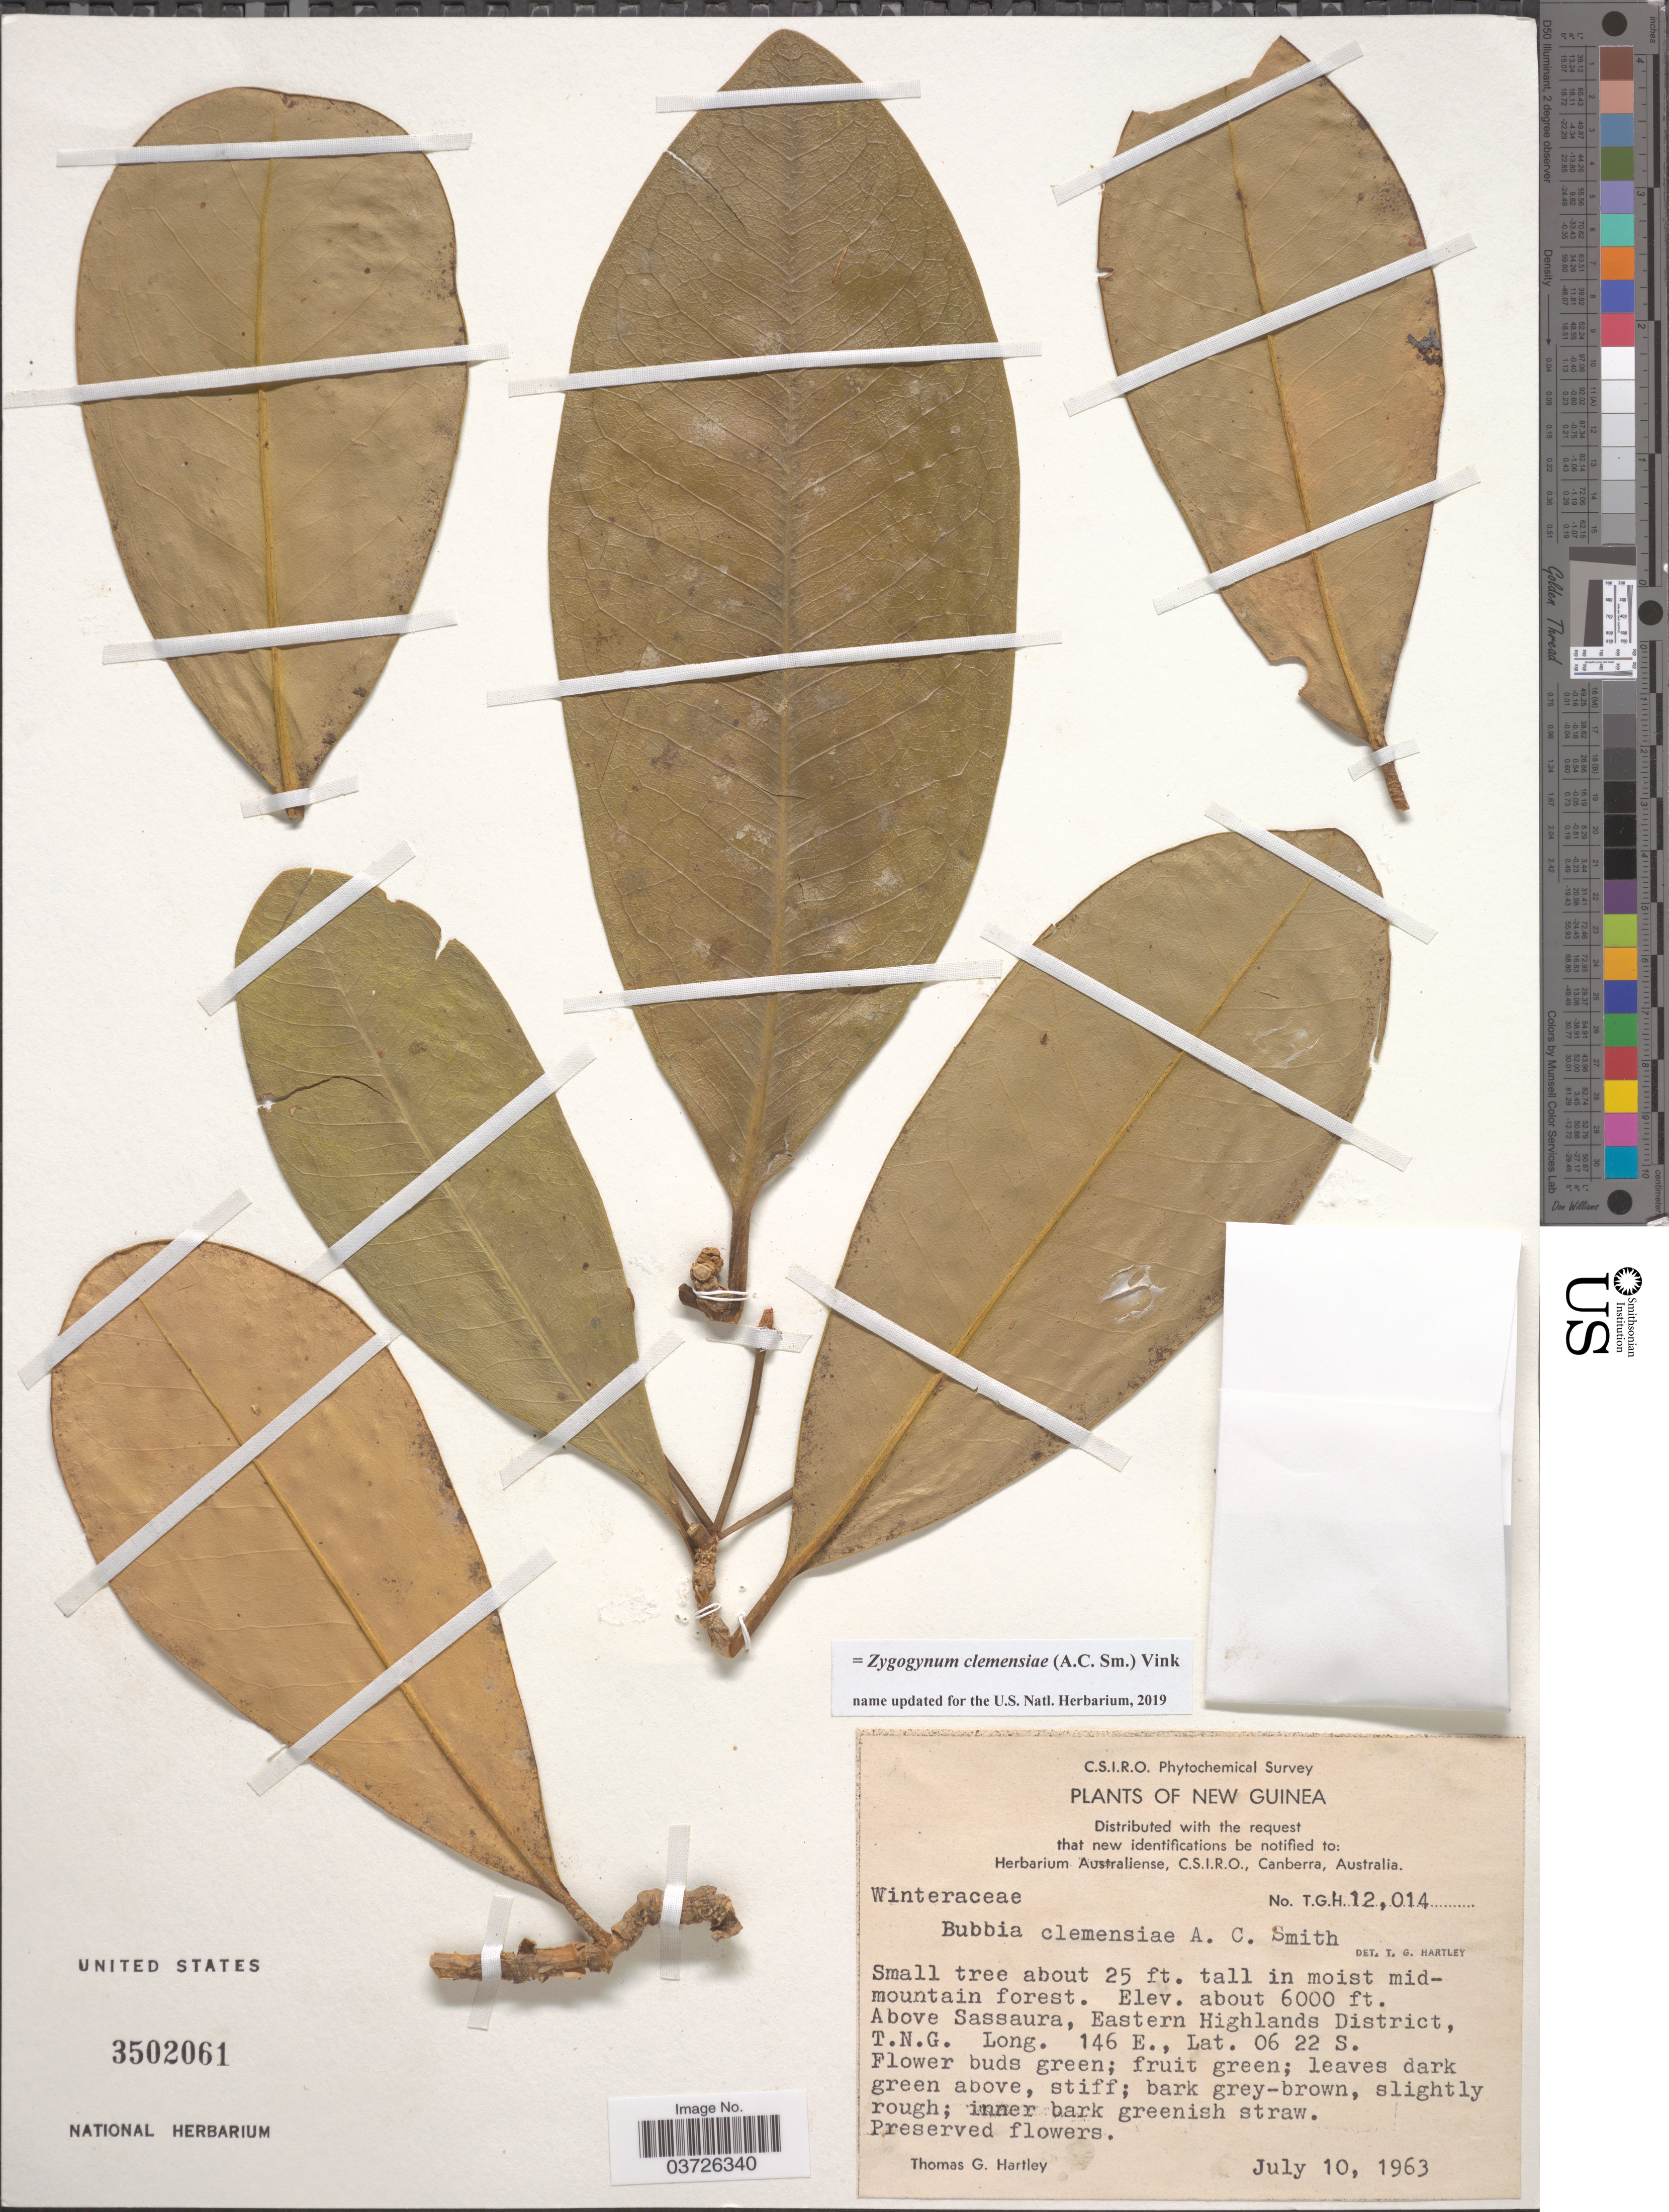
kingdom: Plantae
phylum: Tracheophyta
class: Magnoliopsida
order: Canellales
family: Winteraceae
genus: Zygogynum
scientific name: Zygogynum clemensiae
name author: (A.C. Sm.) Vink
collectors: T. G. Hartley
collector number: TGH 12014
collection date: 1963-07-10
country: Papua New Guinea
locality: New Guinea. Above Sassaura, Eastern Highlands District, T. N. G.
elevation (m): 1829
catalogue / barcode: US 3502061